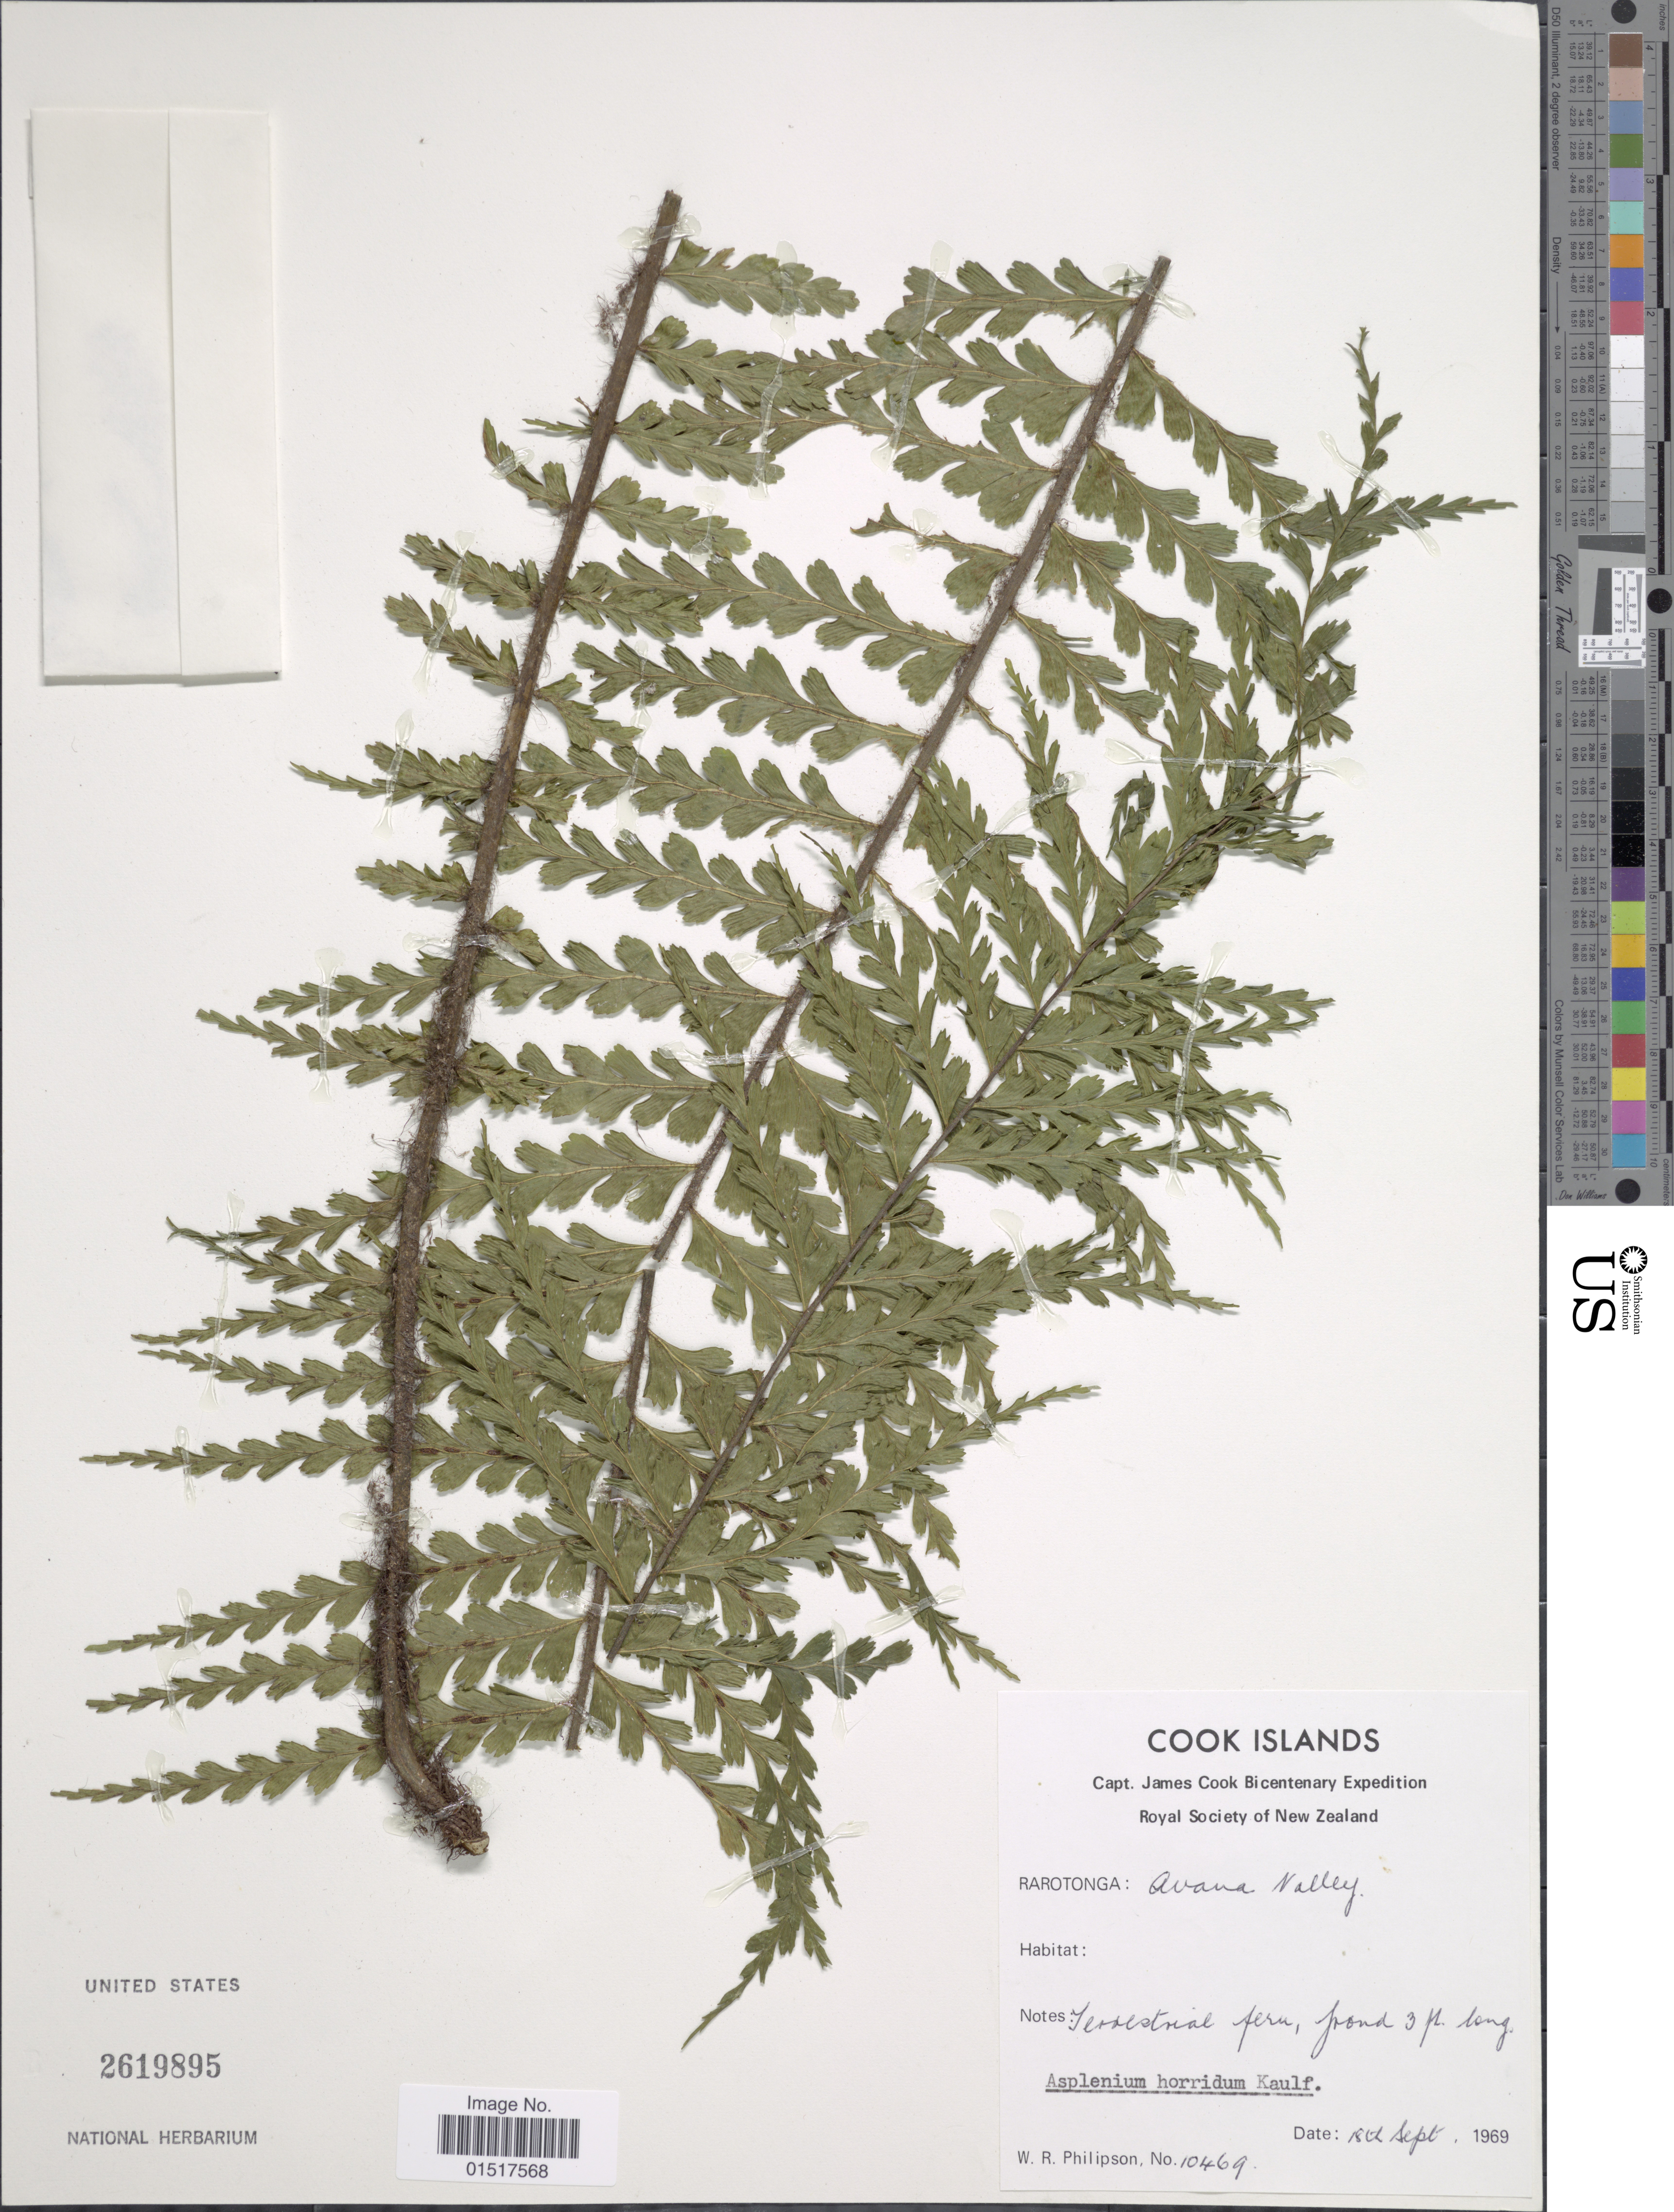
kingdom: Plantae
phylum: Tracheophyta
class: Polypodiopsida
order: Polypodiales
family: Aspleniaceae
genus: Asplenium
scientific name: Asplenium horridum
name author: Kaulf.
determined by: Salgado, A. E.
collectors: W. R. Philipson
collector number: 10469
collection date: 1969-09-18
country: Cook Islands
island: Rarotonga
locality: Rarotonga: Avana Valley.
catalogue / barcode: US 2619895